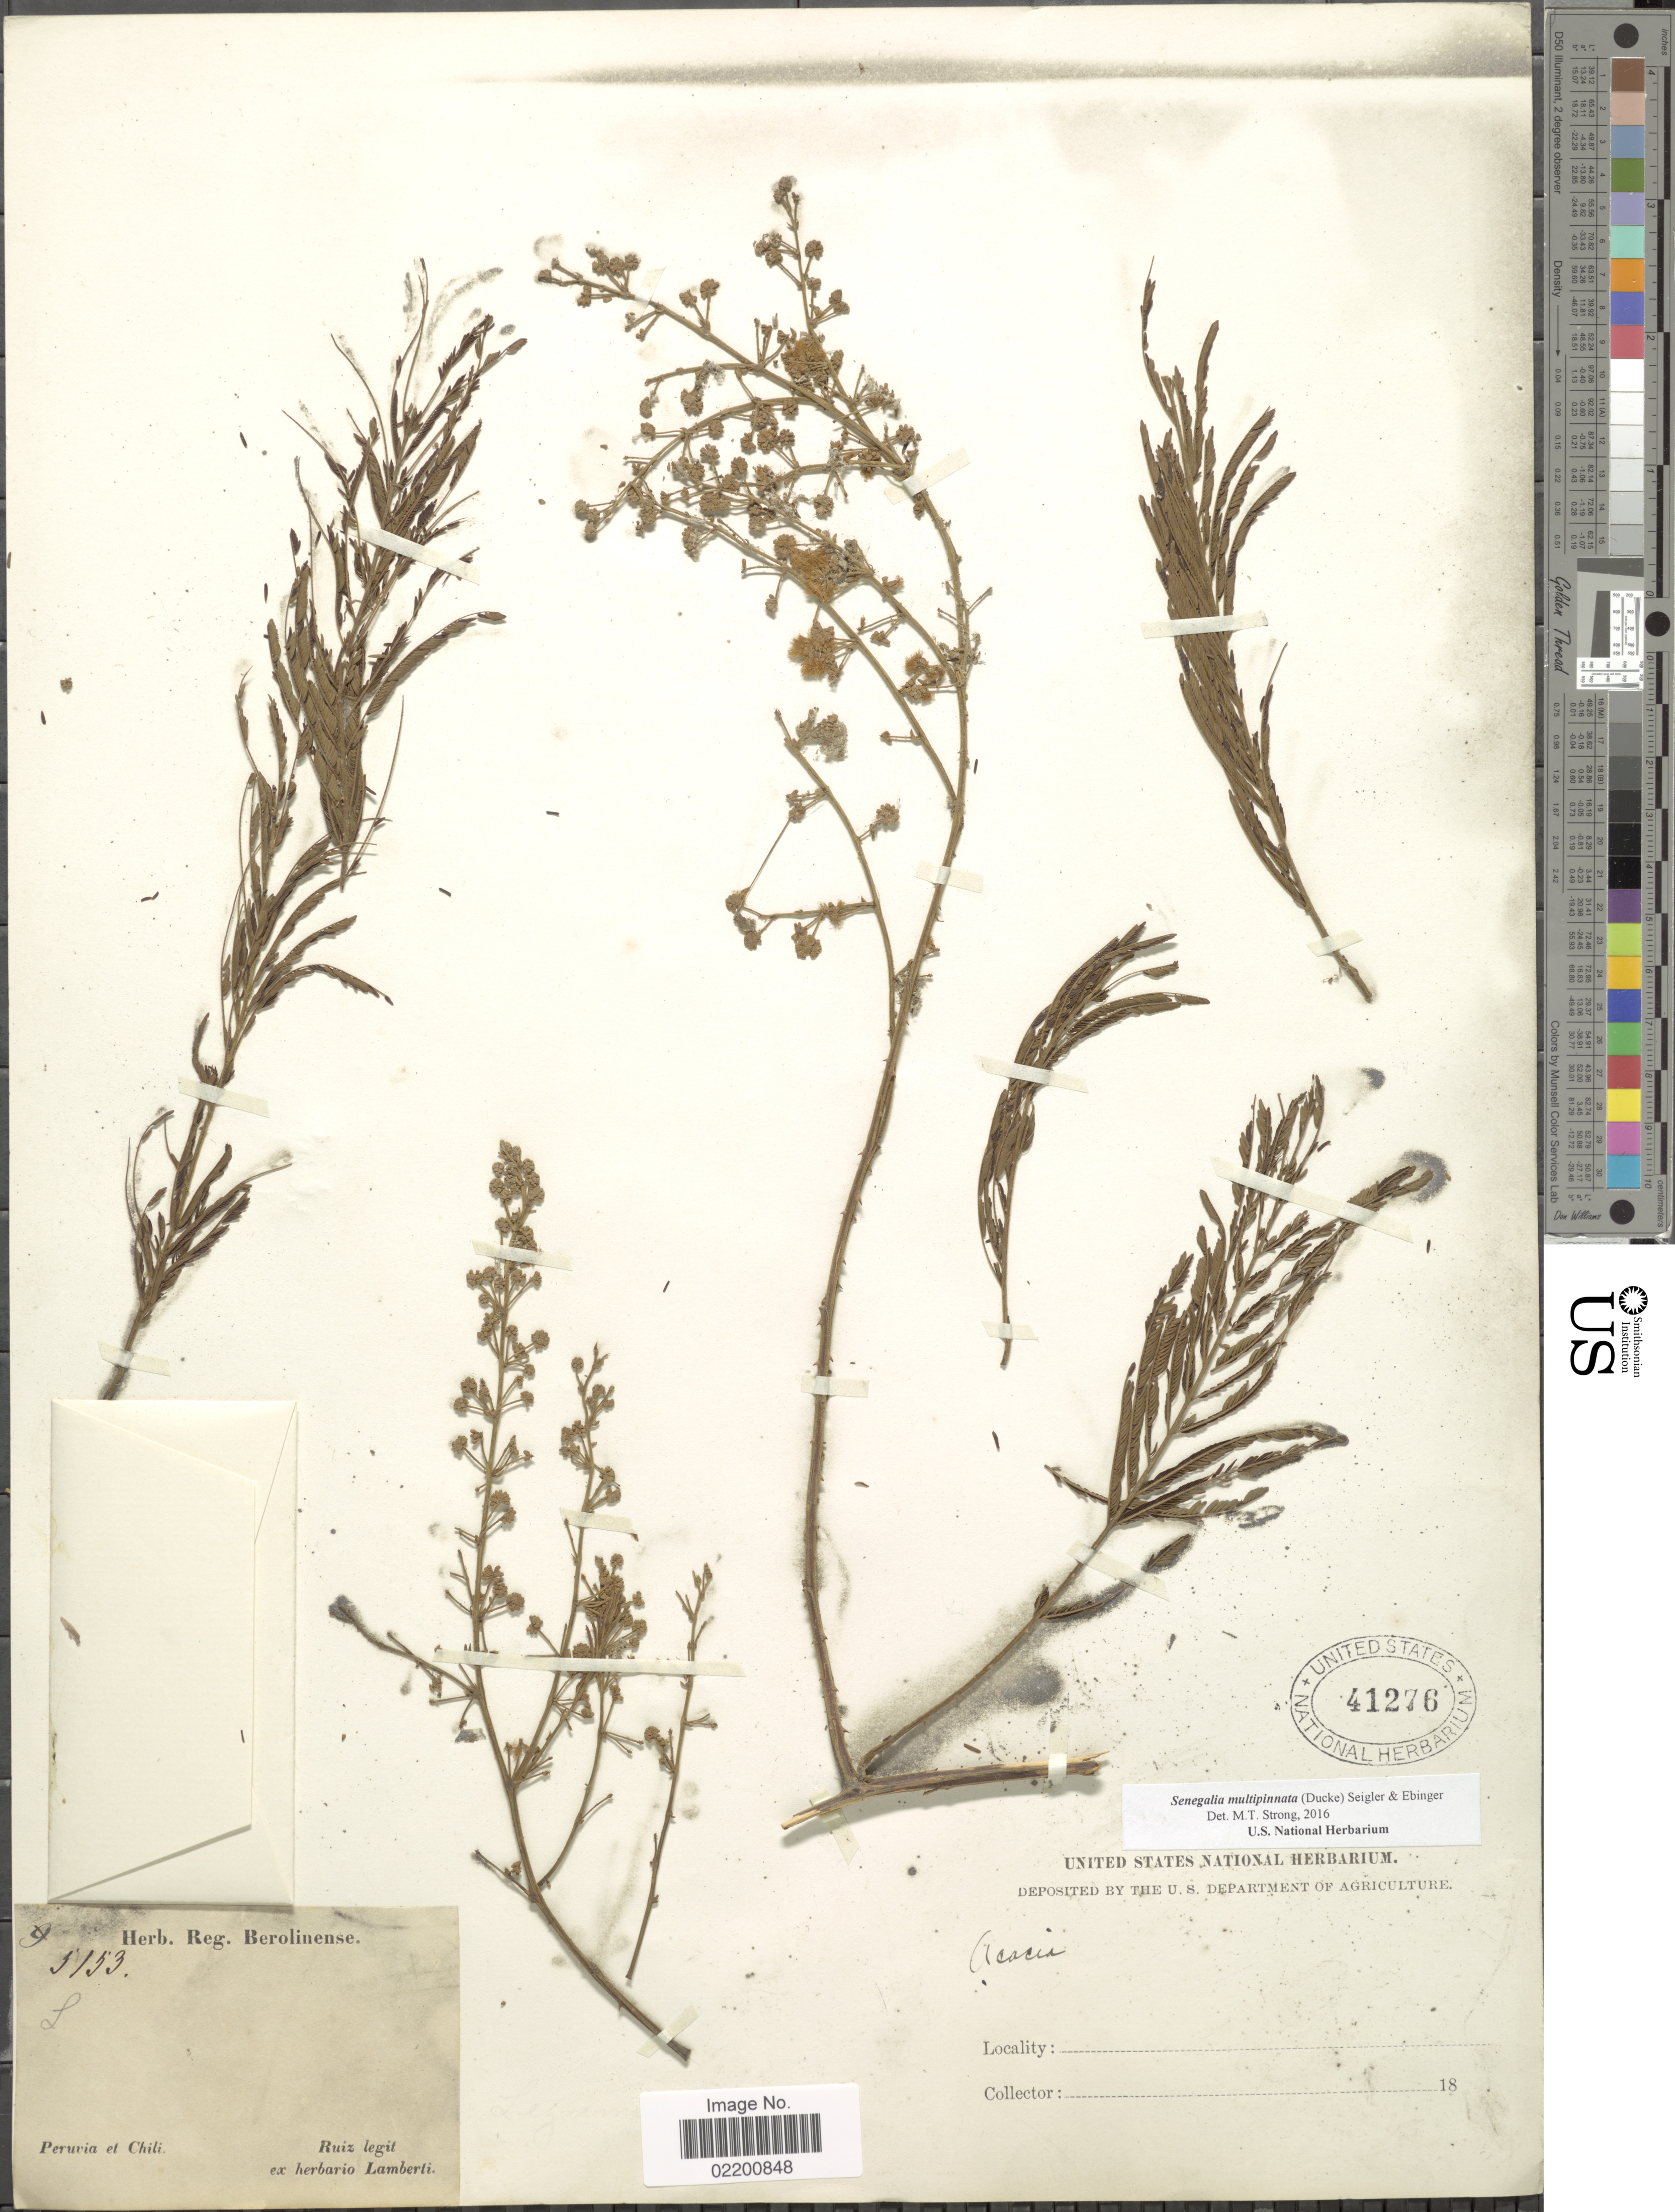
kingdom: Plantae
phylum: Tracheophyta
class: Magnoliopsida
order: Fabales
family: Fabaceae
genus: Senegalia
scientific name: Senegalia multipinnata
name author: (Ducke) Seigler & Ebinger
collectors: Ruiz, --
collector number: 5153*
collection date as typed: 18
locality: Peruvia et Chili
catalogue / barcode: US 41276